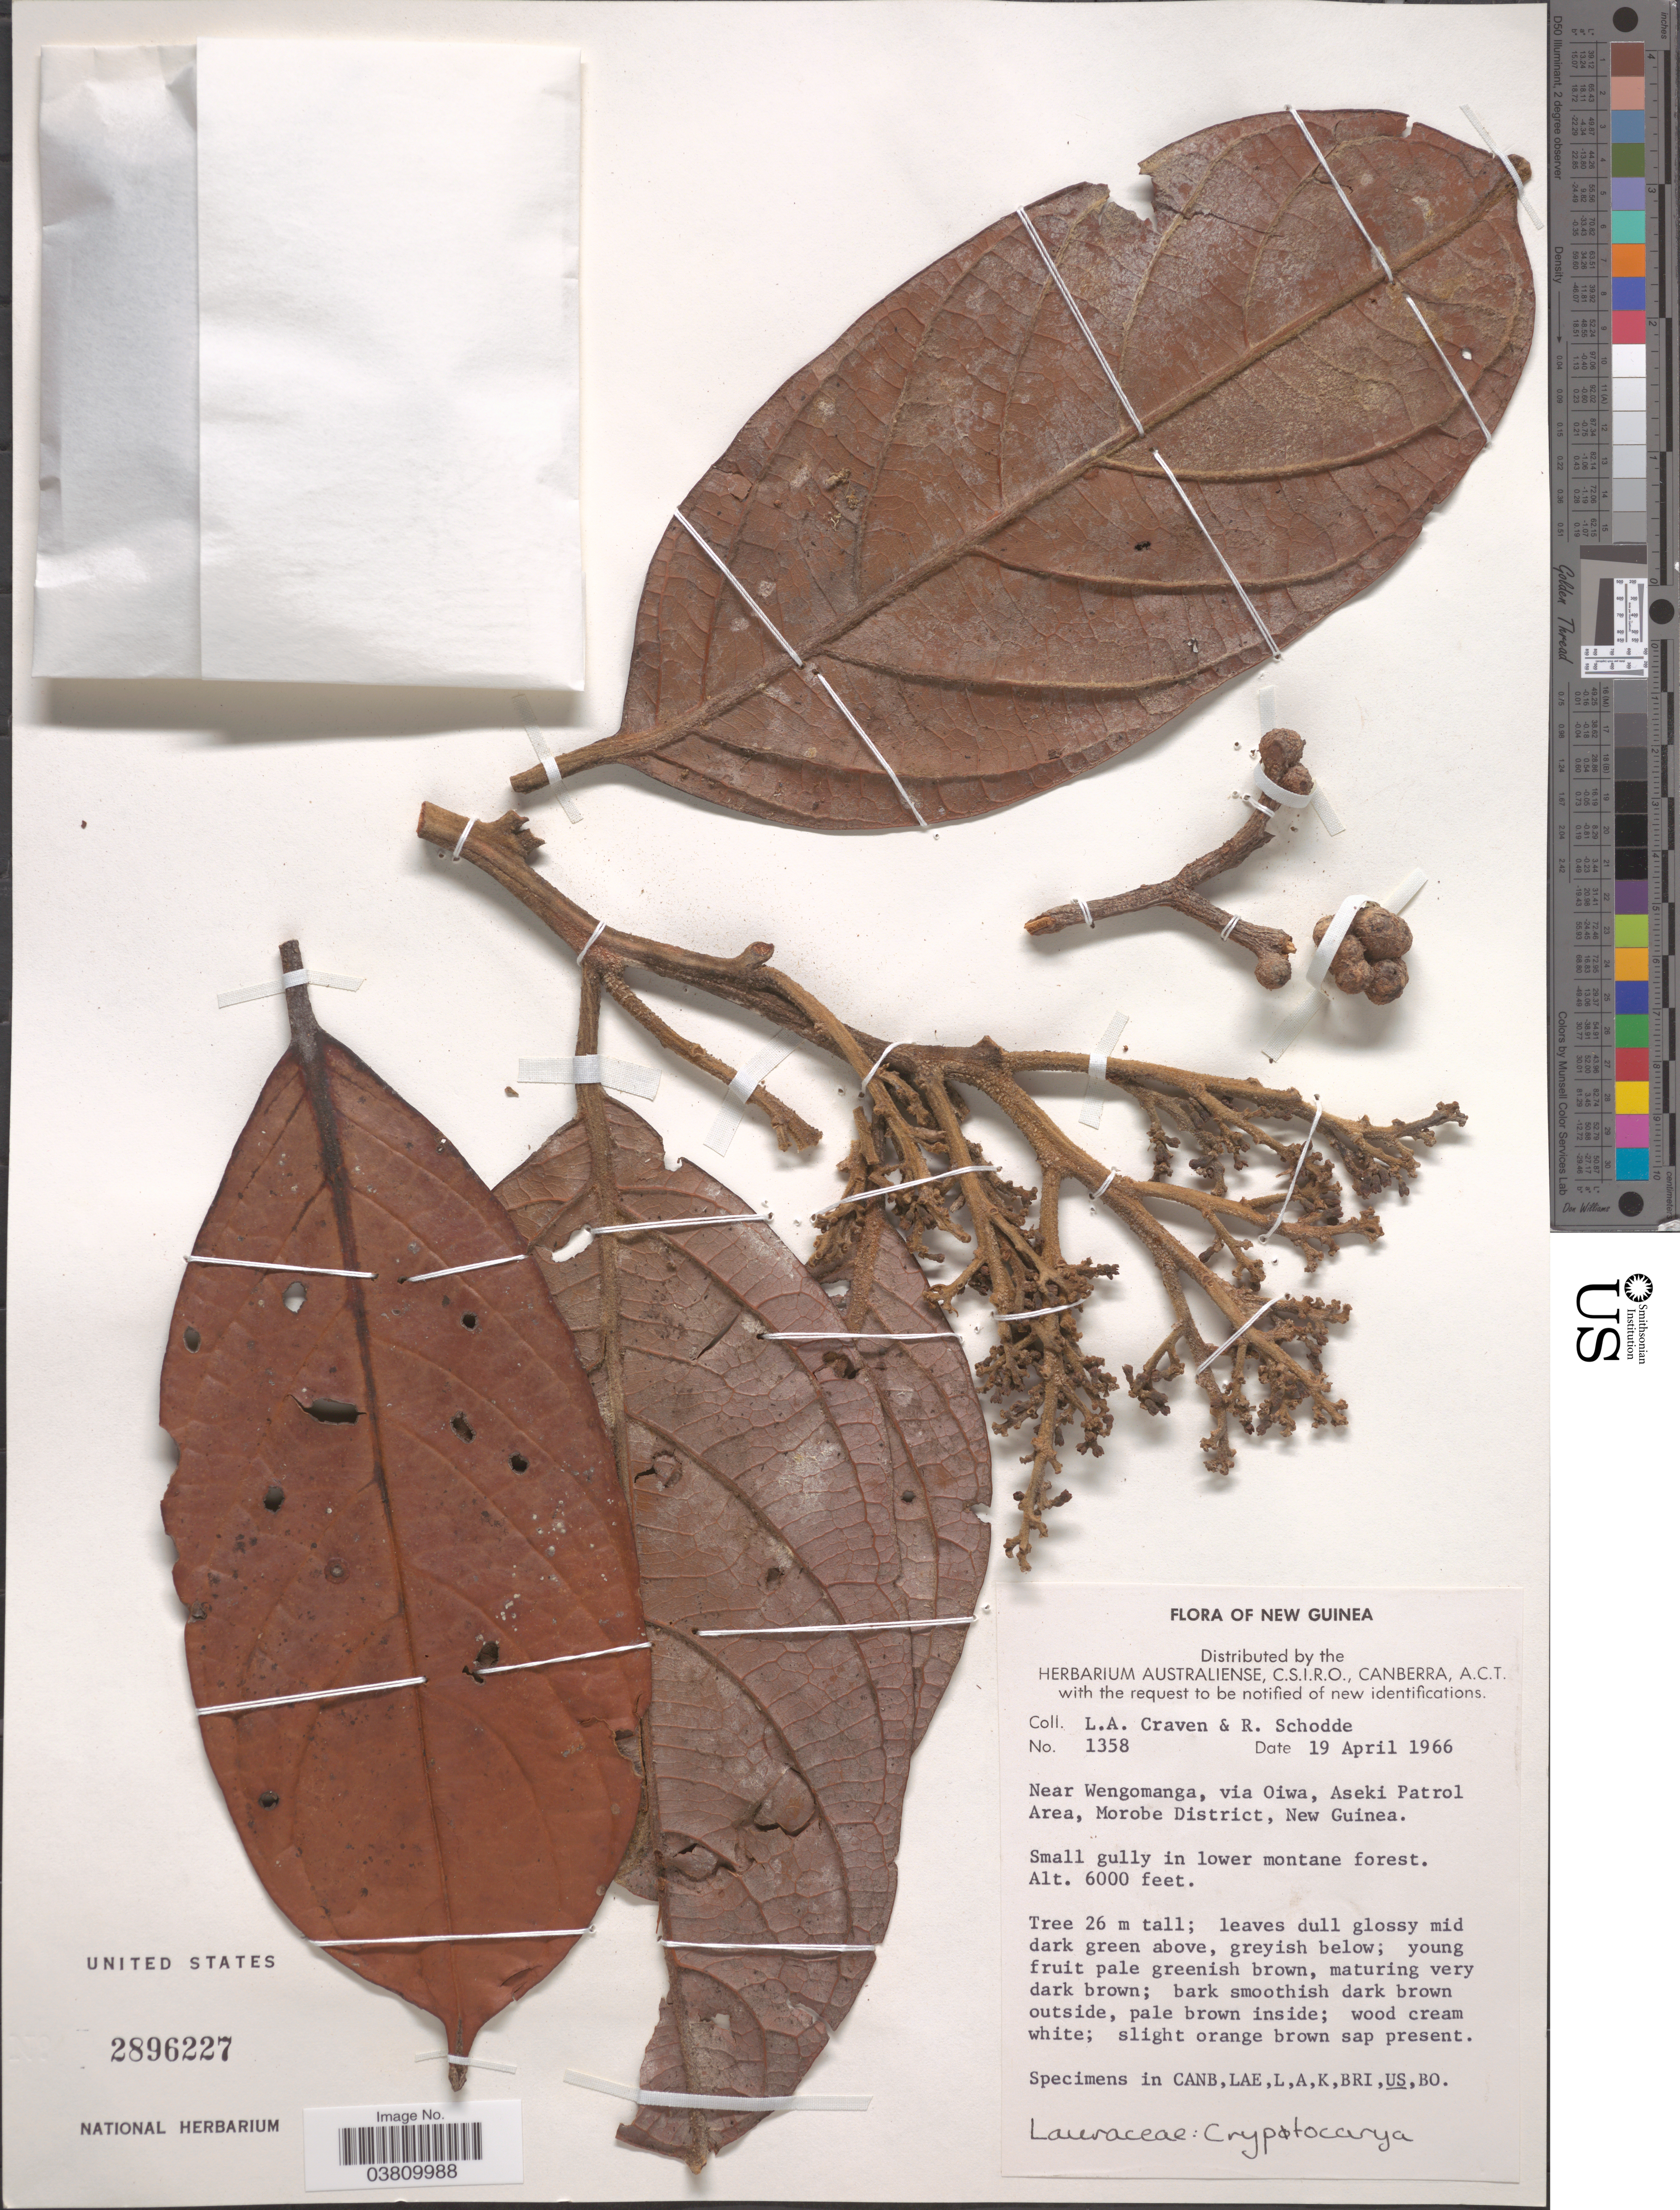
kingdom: Plantae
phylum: Tracheophyta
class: Magnoliopsida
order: Laurales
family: Lauraceae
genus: Cryptocarya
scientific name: Cryptocarya sp.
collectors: L. A. Craven & R. Schodde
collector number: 1358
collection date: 1966-04-19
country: Papua New Guinea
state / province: Morobe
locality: New Guinea. Near Wengomanga, via Oiwa, Aseki Patrol Area, Morobe District.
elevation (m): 1829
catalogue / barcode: US 2896227